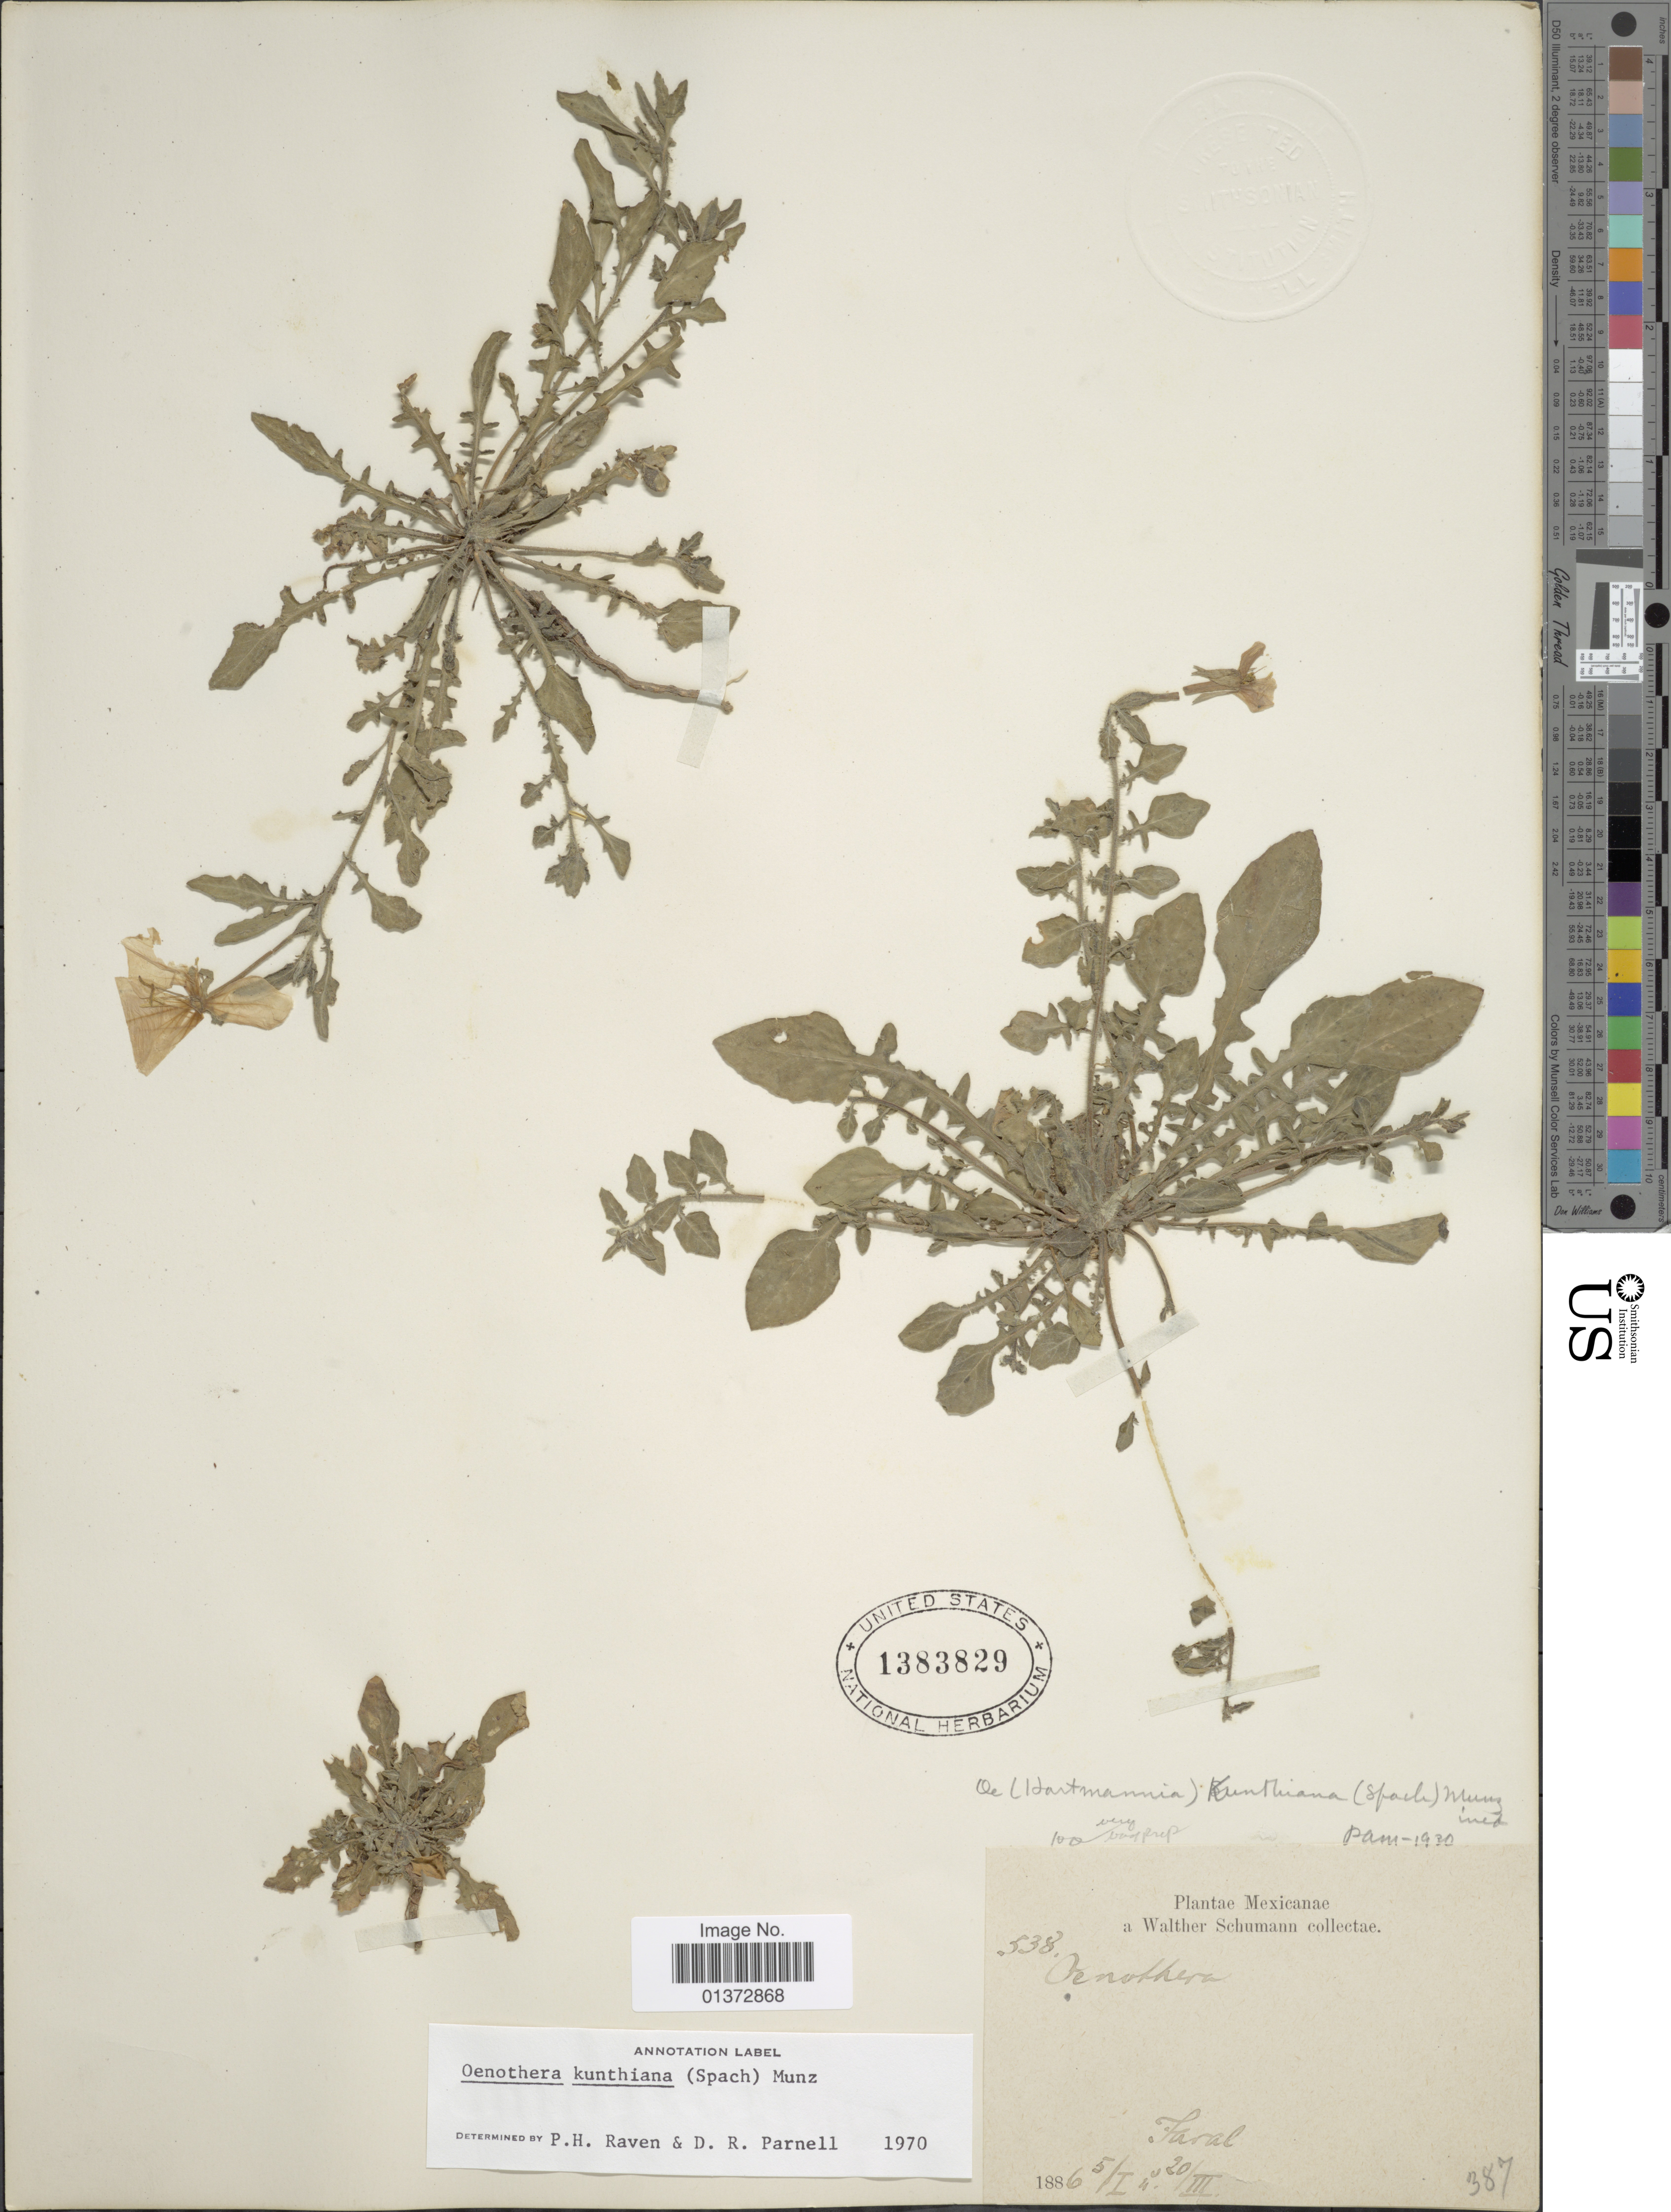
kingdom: Plantae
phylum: Tracheophyta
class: Magnoliopsida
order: Myrtales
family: Onagraceae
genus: Oenothera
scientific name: Oenothera kunthiana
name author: (Spach) Munz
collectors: W. Schumann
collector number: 538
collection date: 1886-01-05/1886-03-20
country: Mexico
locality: Faral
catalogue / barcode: US 1383829